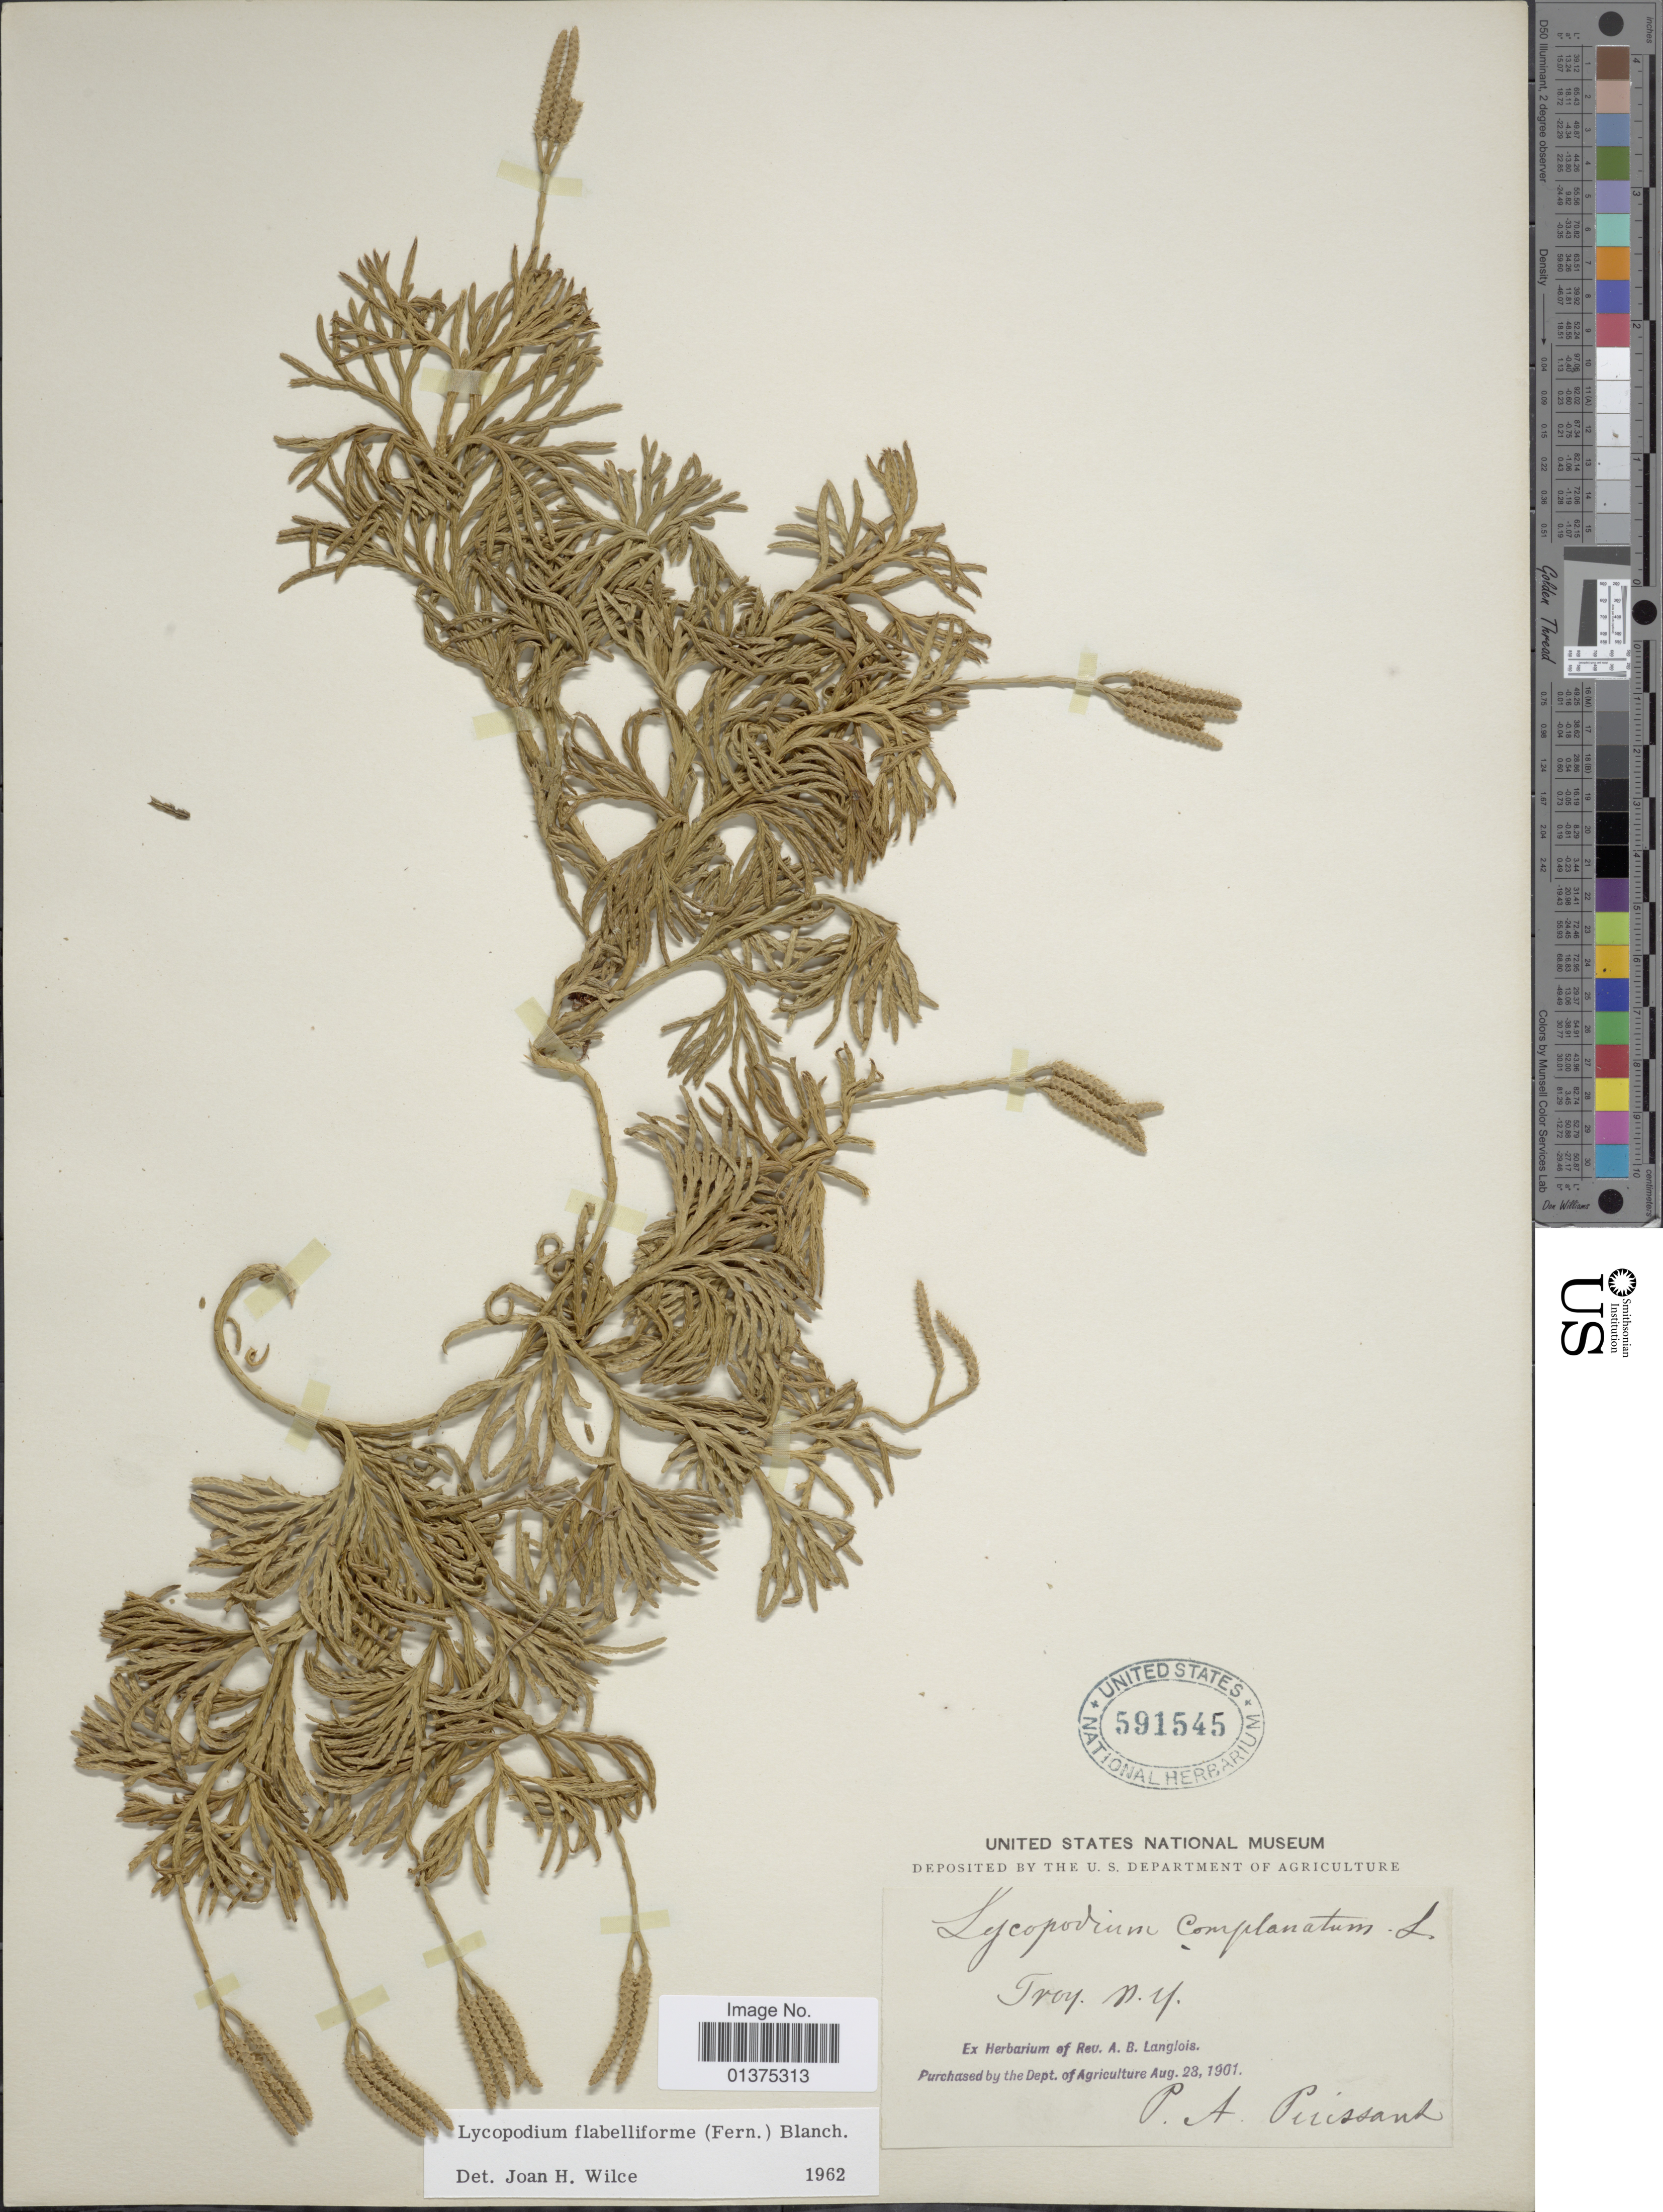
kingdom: Plantae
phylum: Tracheophyta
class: Lycopodiopsida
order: Lycopodiales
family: Lycopodiaceae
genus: Diphasiastrum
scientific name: Diphasiastrum digitatum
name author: (Dill. ex A. Braun) Holub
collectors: P. Puissant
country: United States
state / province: New York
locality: Troy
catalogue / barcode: US 591545